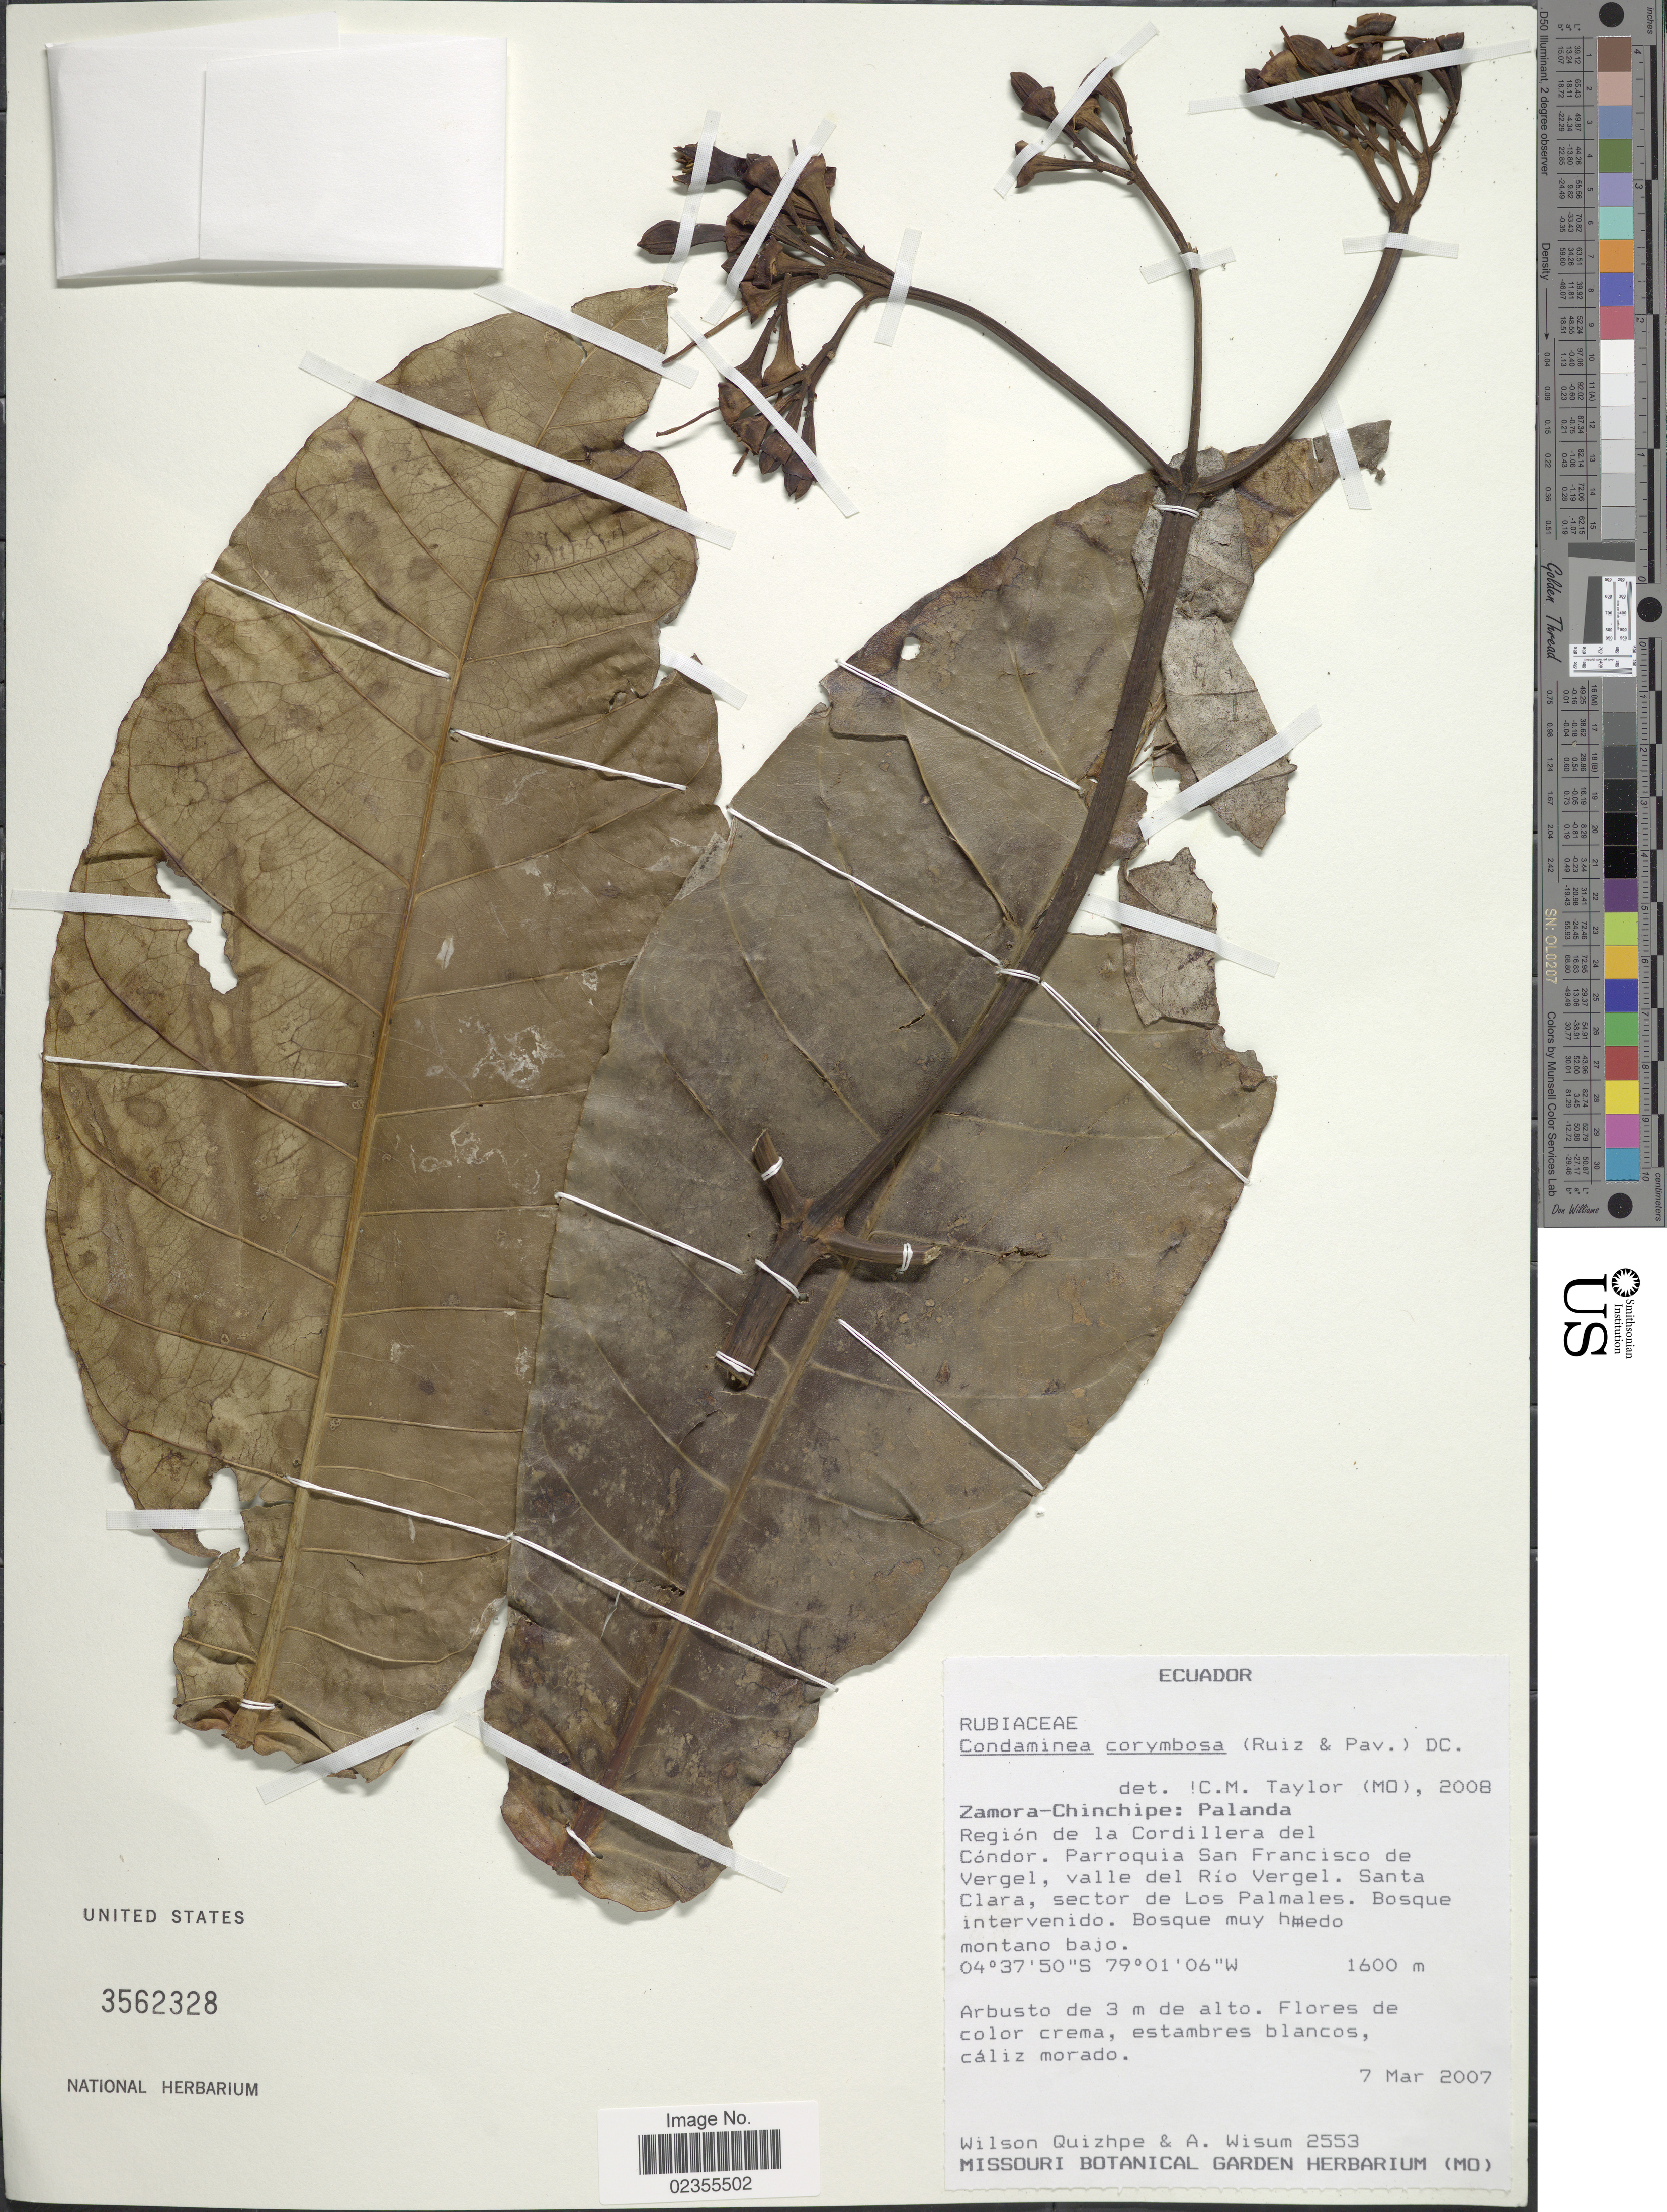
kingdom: Plantae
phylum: Tracheophyta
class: Magnoliopsida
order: Gentianales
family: Rubiaceae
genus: Condaminea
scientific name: Condaminea corymbosa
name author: (Ruiz & Pav.) DC.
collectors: W. Quizhpe & A. Wisum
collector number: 2553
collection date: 2007-03-07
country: Ecuador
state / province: Zamora-Chinchipe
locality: Palanda. Region de la Cordillera del Condor. Parroquia San Francisco den Vergel, valle del Rio Vergel. Santa Clara, sector de Los Palmales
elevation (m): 1600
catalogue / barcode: US 3562328